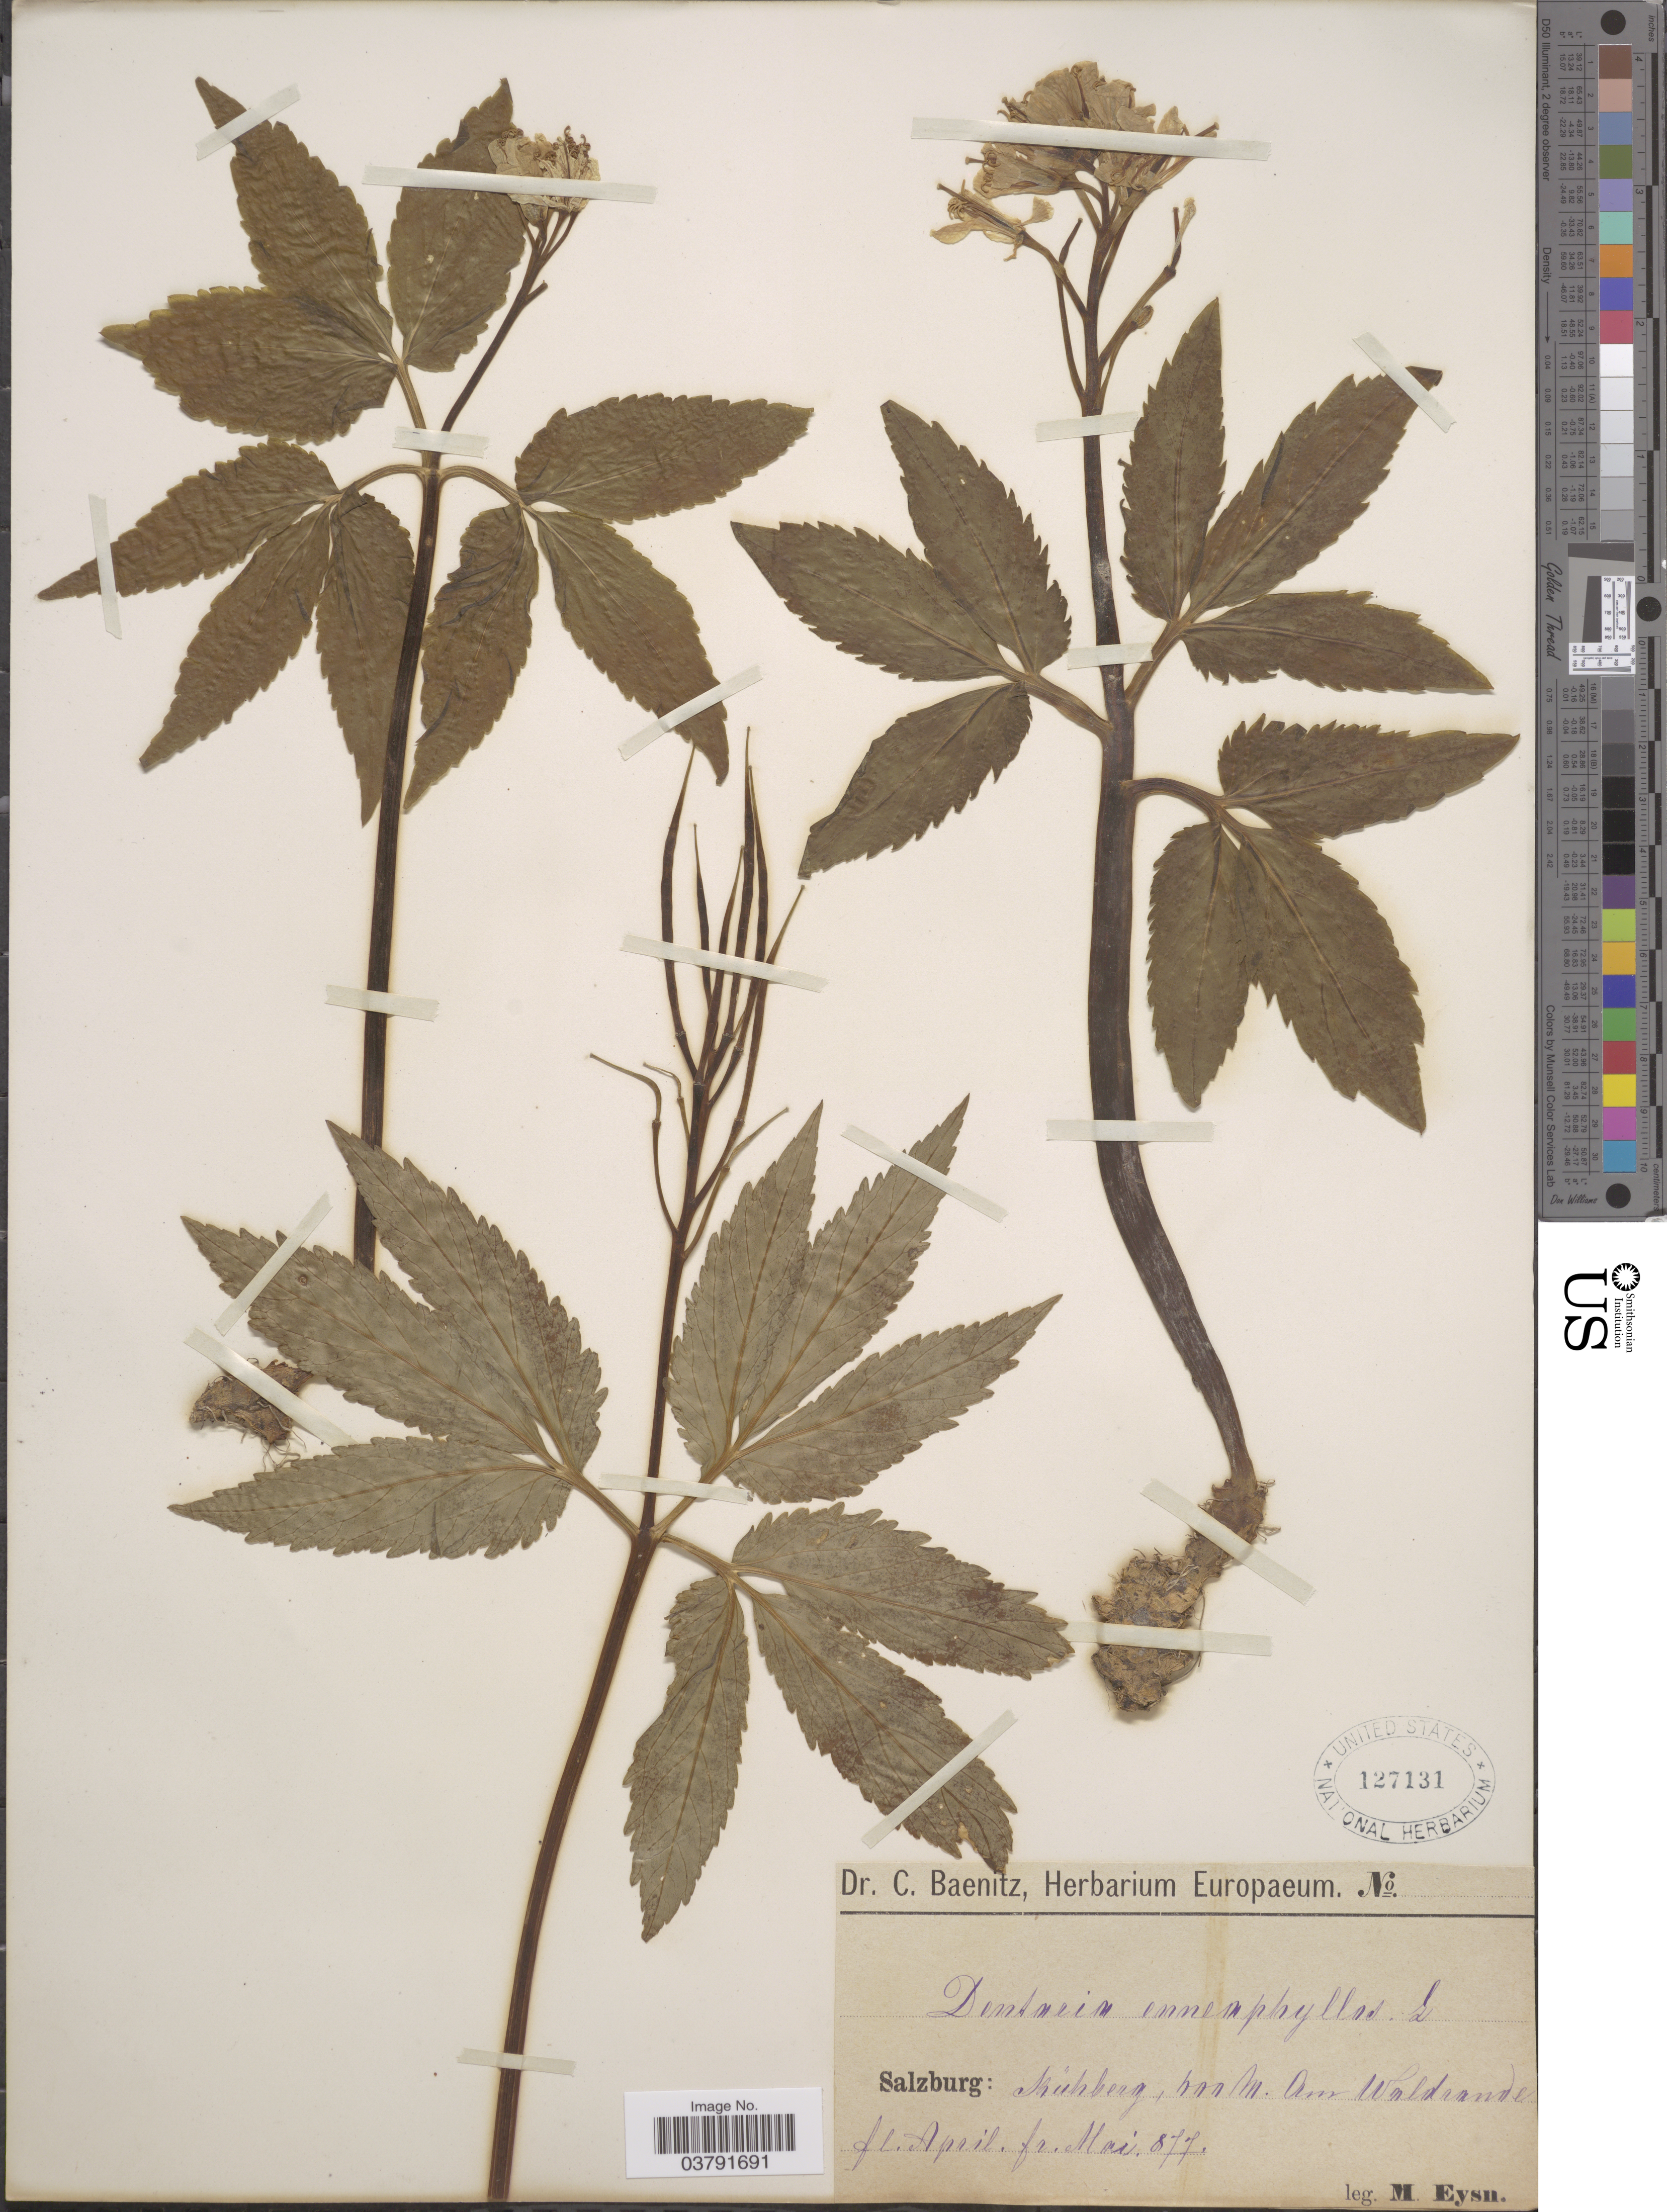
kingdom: Plantae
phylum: Tracheophyta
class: Magnoliopsida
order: Brassicales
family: Brassicaceae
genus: Dentaria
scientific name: Dentaria enneaphyllos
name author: L.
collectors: M. Eysn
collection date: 1877-04/1877-06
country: Austria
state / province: Salzburg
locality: Salzburg: Kühberg, Am. Waldrande.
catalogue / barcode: US 127131